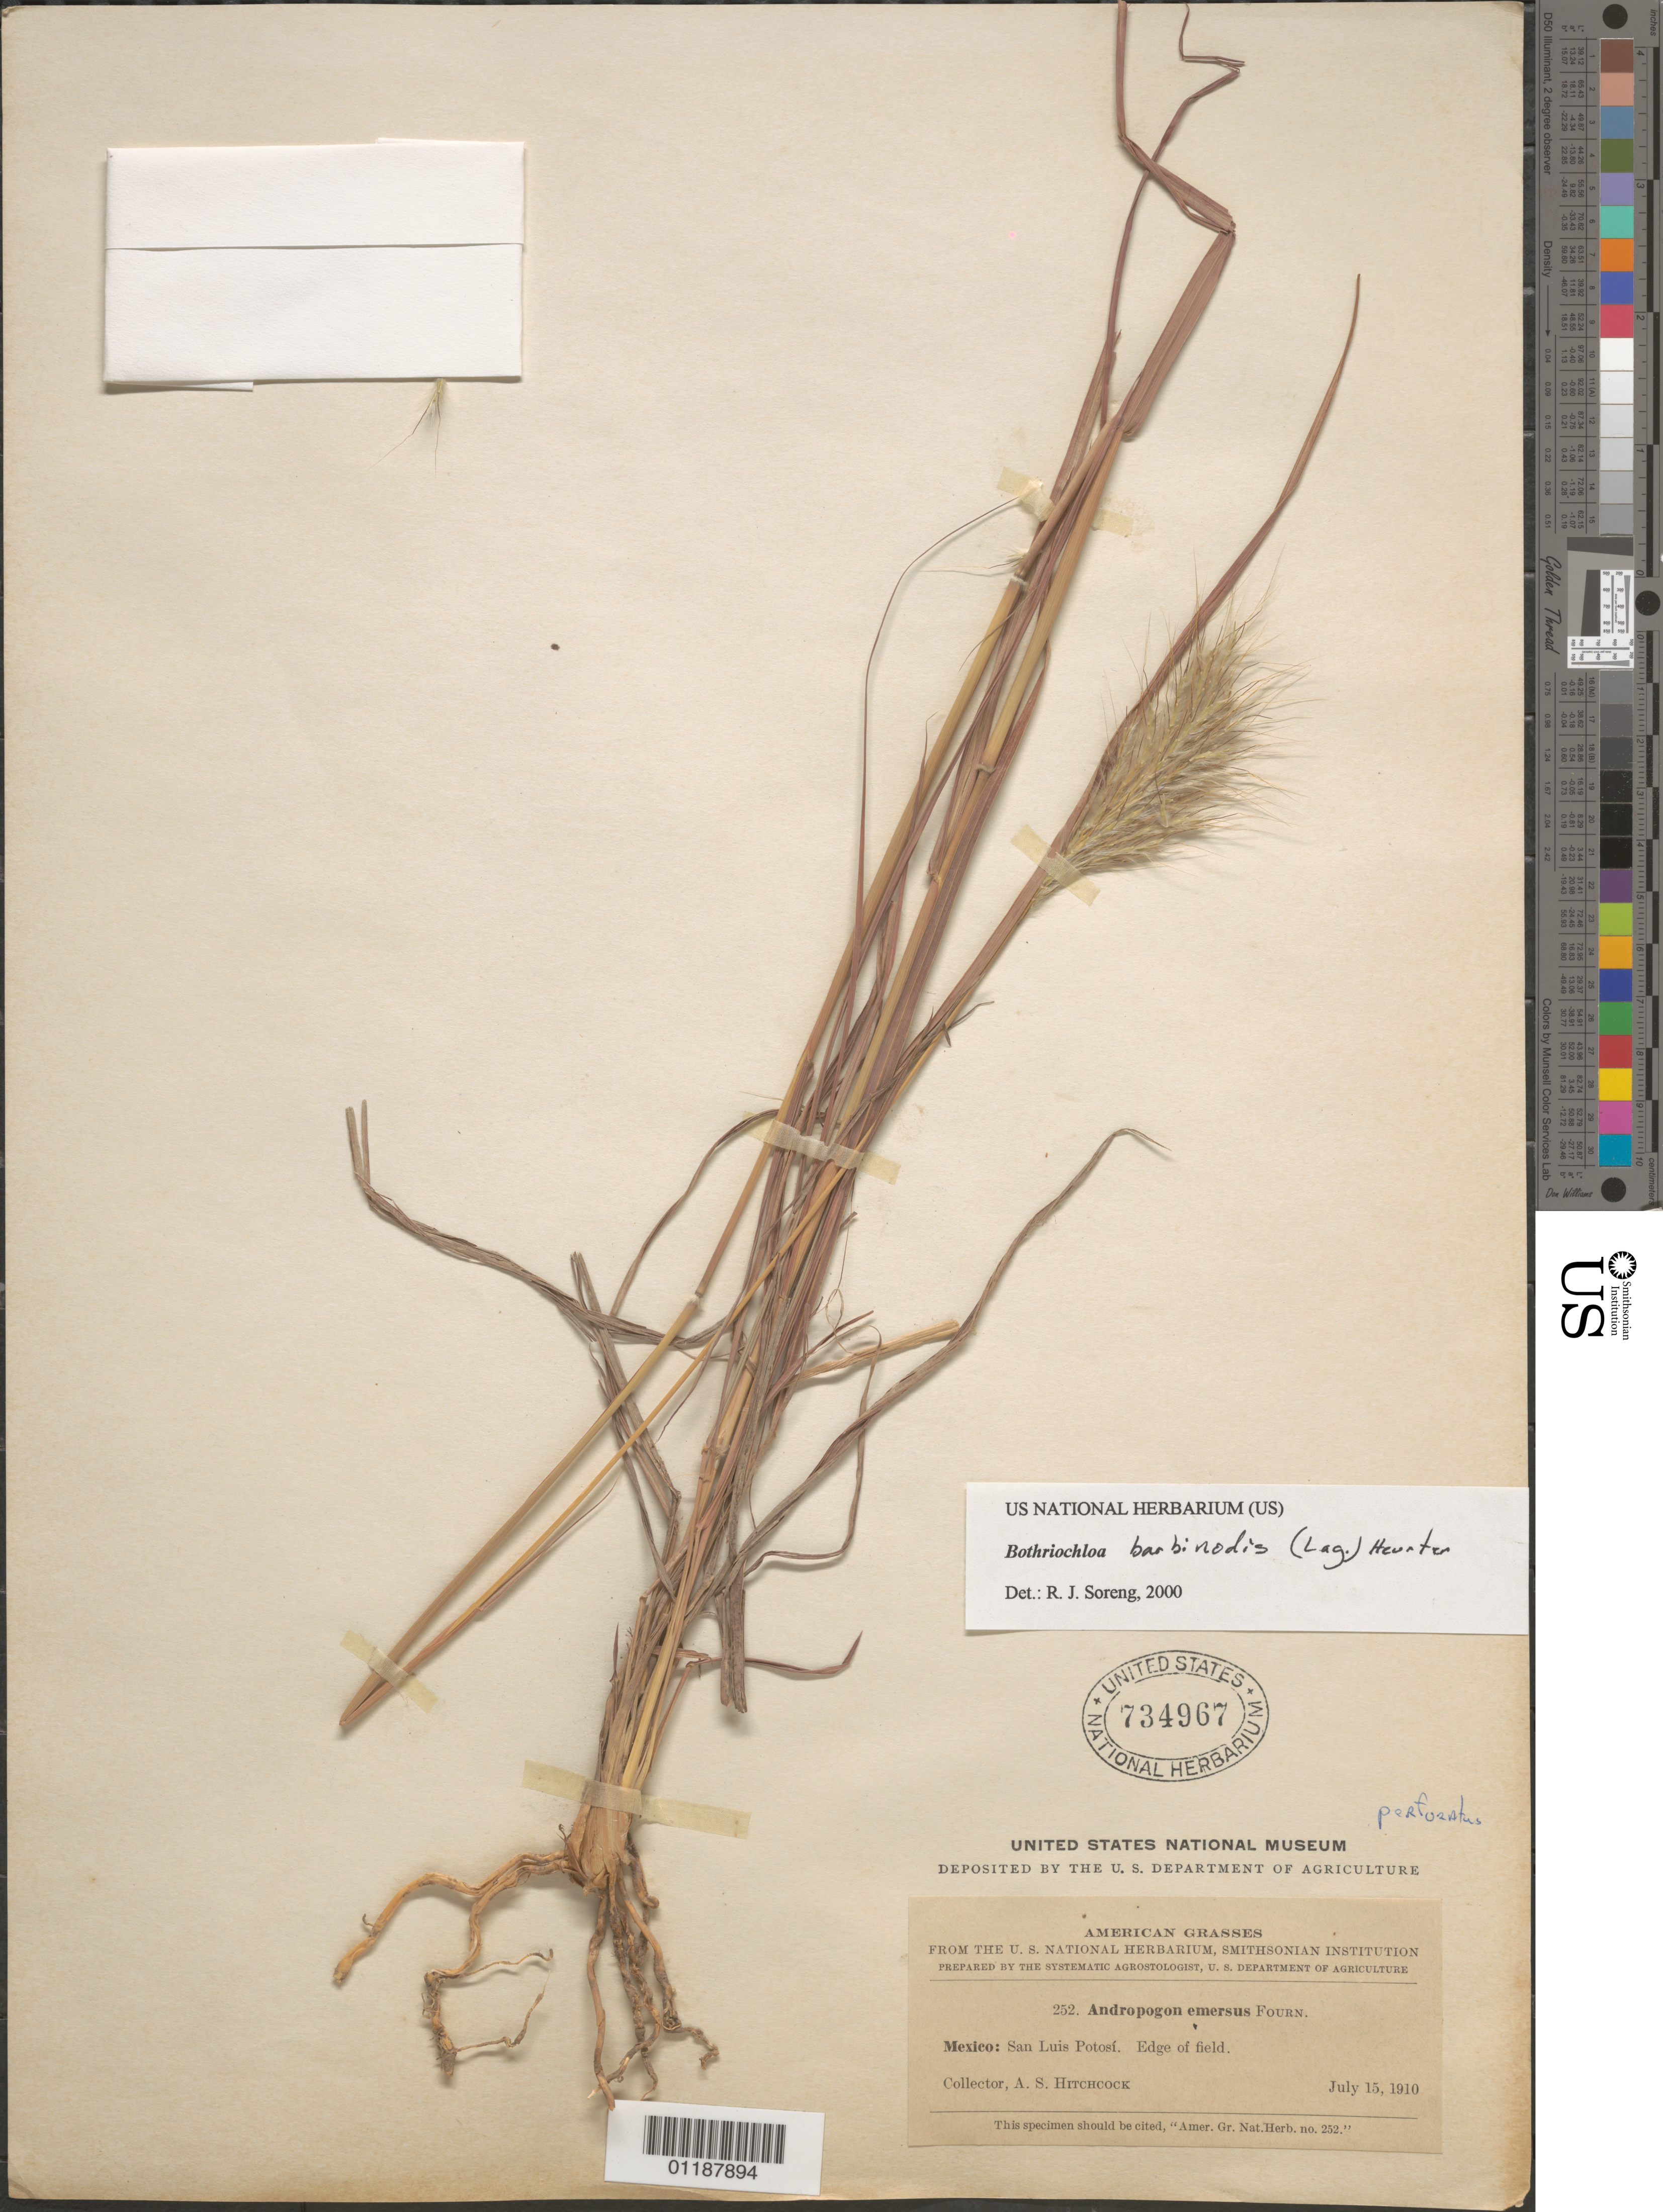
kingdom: Plantae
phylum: Tracheophyta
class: Liliopsida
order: Poales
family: Poaceae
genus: Bothriochloa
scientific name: Bothriochloa barbinodis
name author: (Lag.) Herter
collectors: A. S. Hitchcock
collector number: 252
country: Mexico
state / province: San Luis Potosí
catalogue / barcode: US 734967